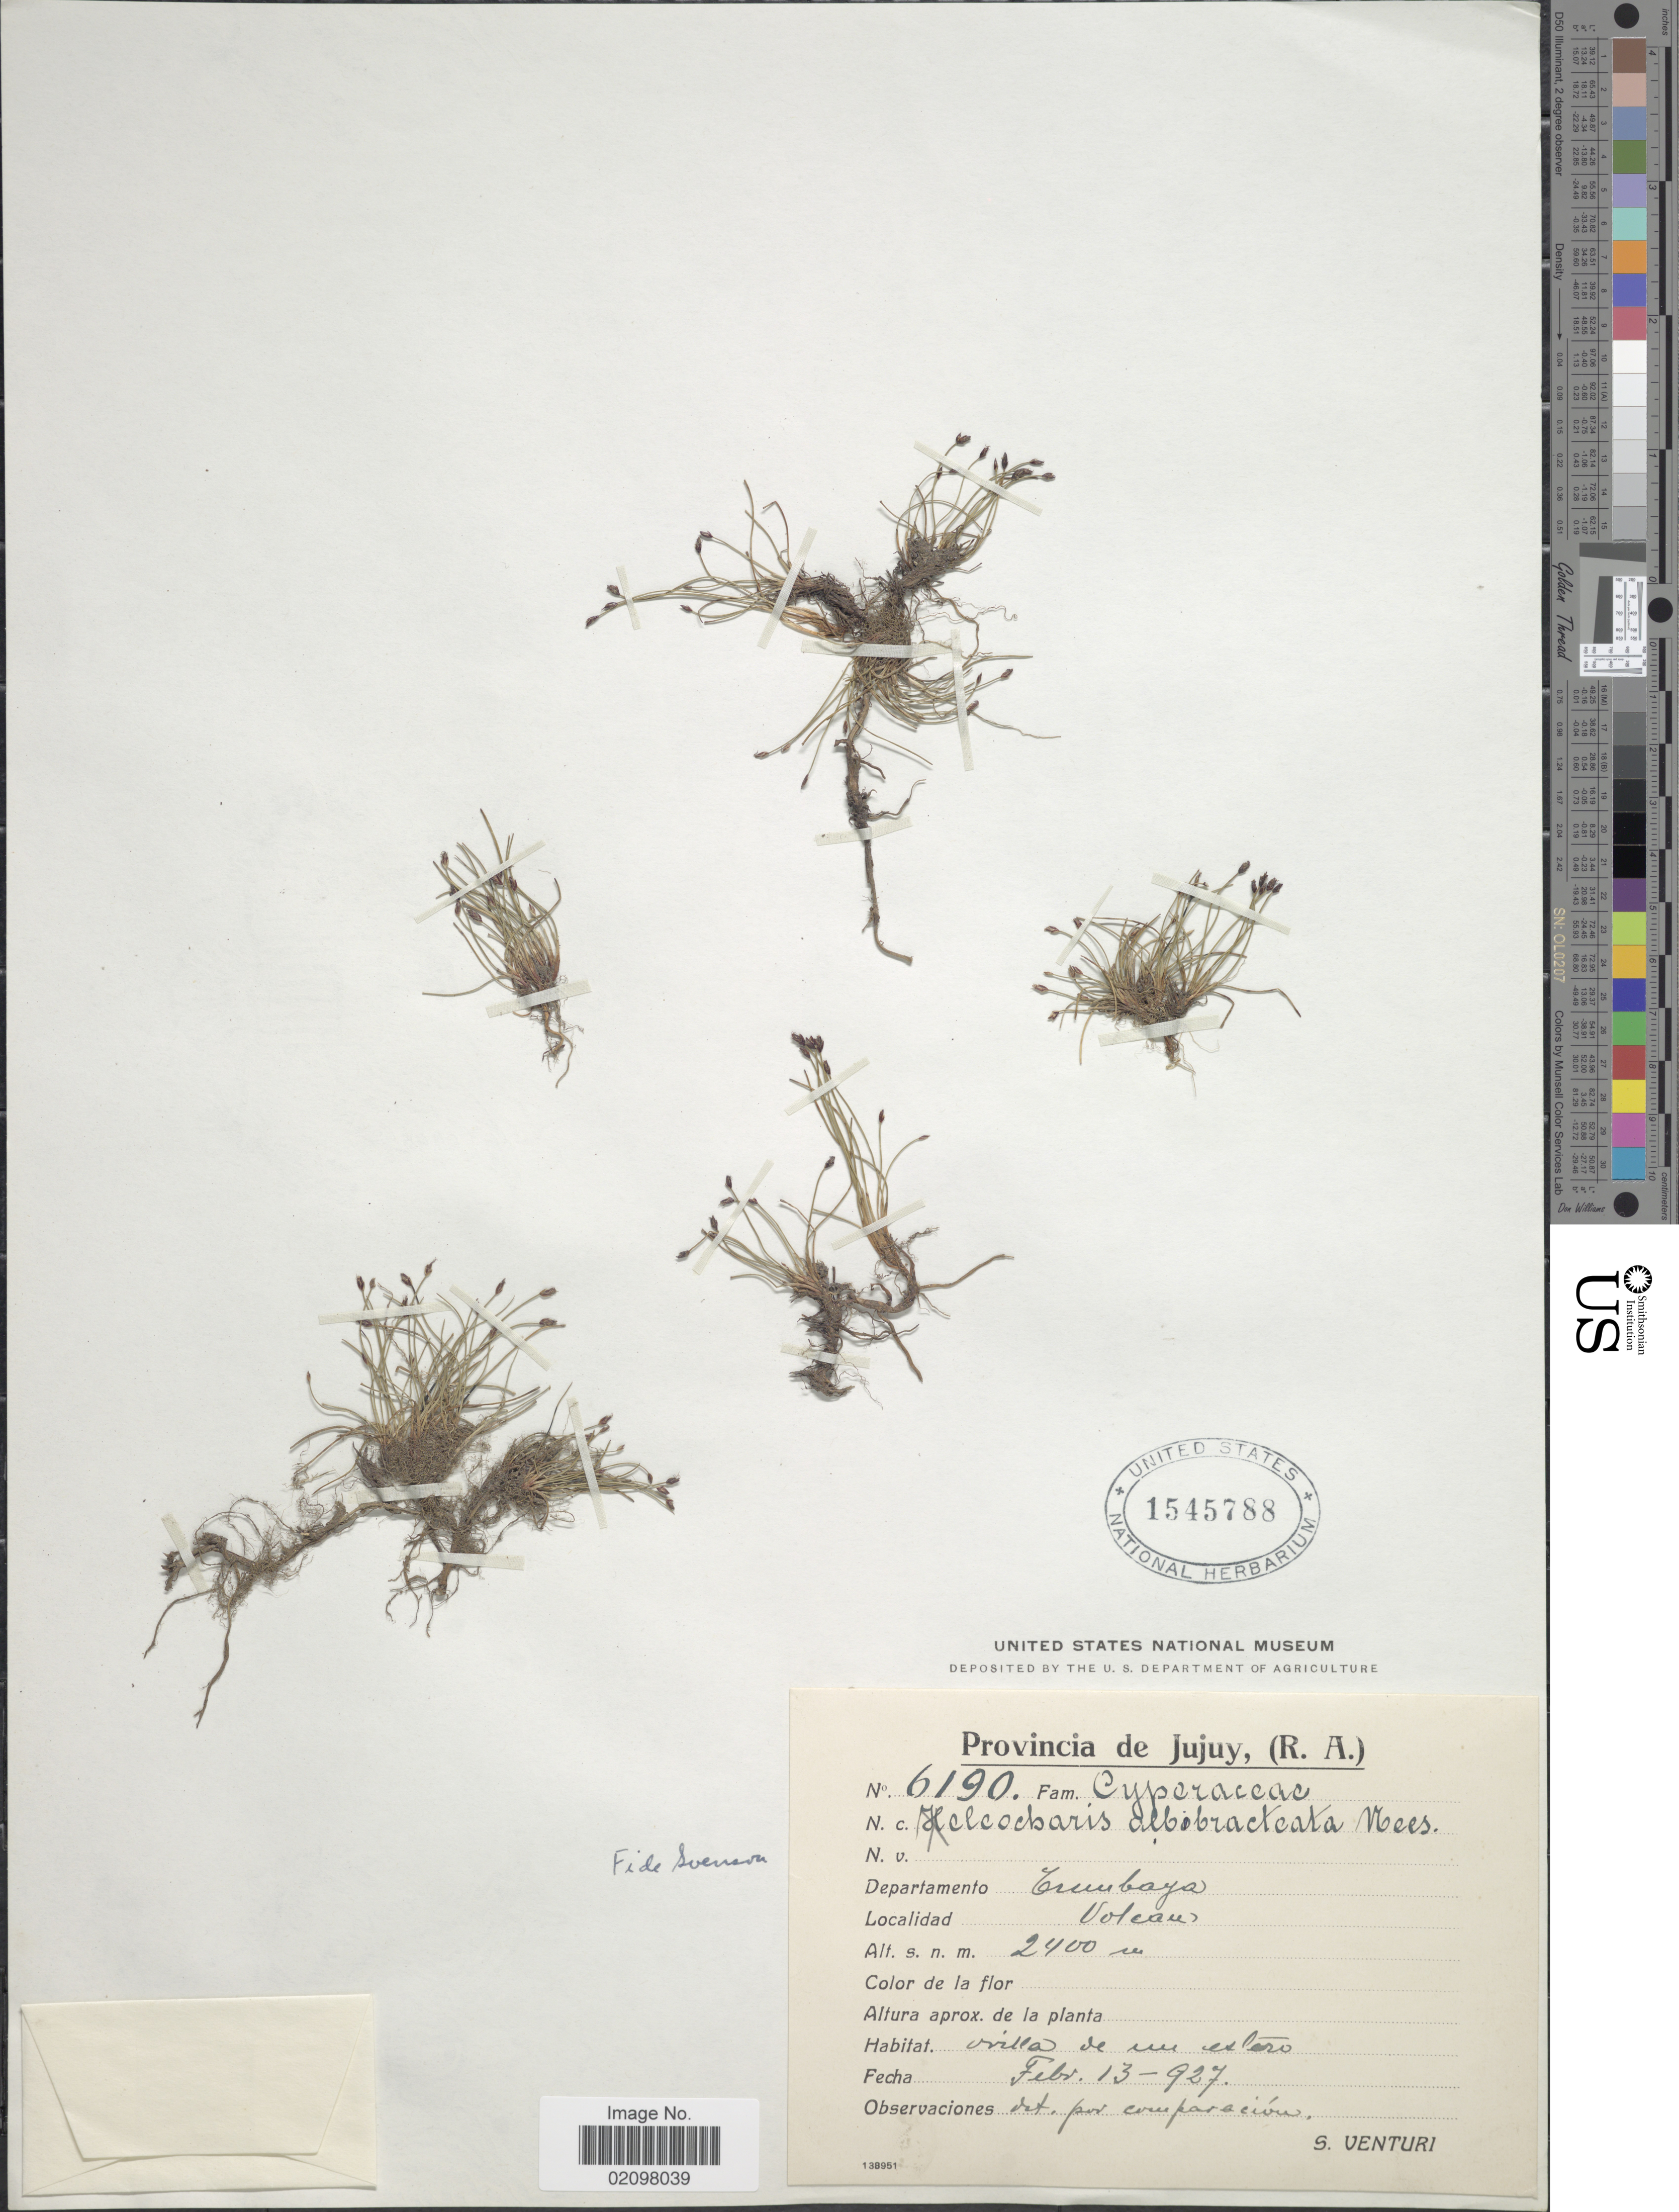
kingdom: Plantae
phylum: Tracheophyta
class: Liliopsida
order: Poales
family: Cyperaceae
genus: Eleocharis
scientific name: Eleocharis albibracteata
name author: Nees & Meyen ex Kunth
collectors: S. Venturi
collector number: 6190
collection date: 1927-02-13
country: Argentina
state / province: Jujuy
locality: (R.A.) Departamento Cumbaya, Volcans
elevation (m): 2400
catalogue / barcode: US 1545788